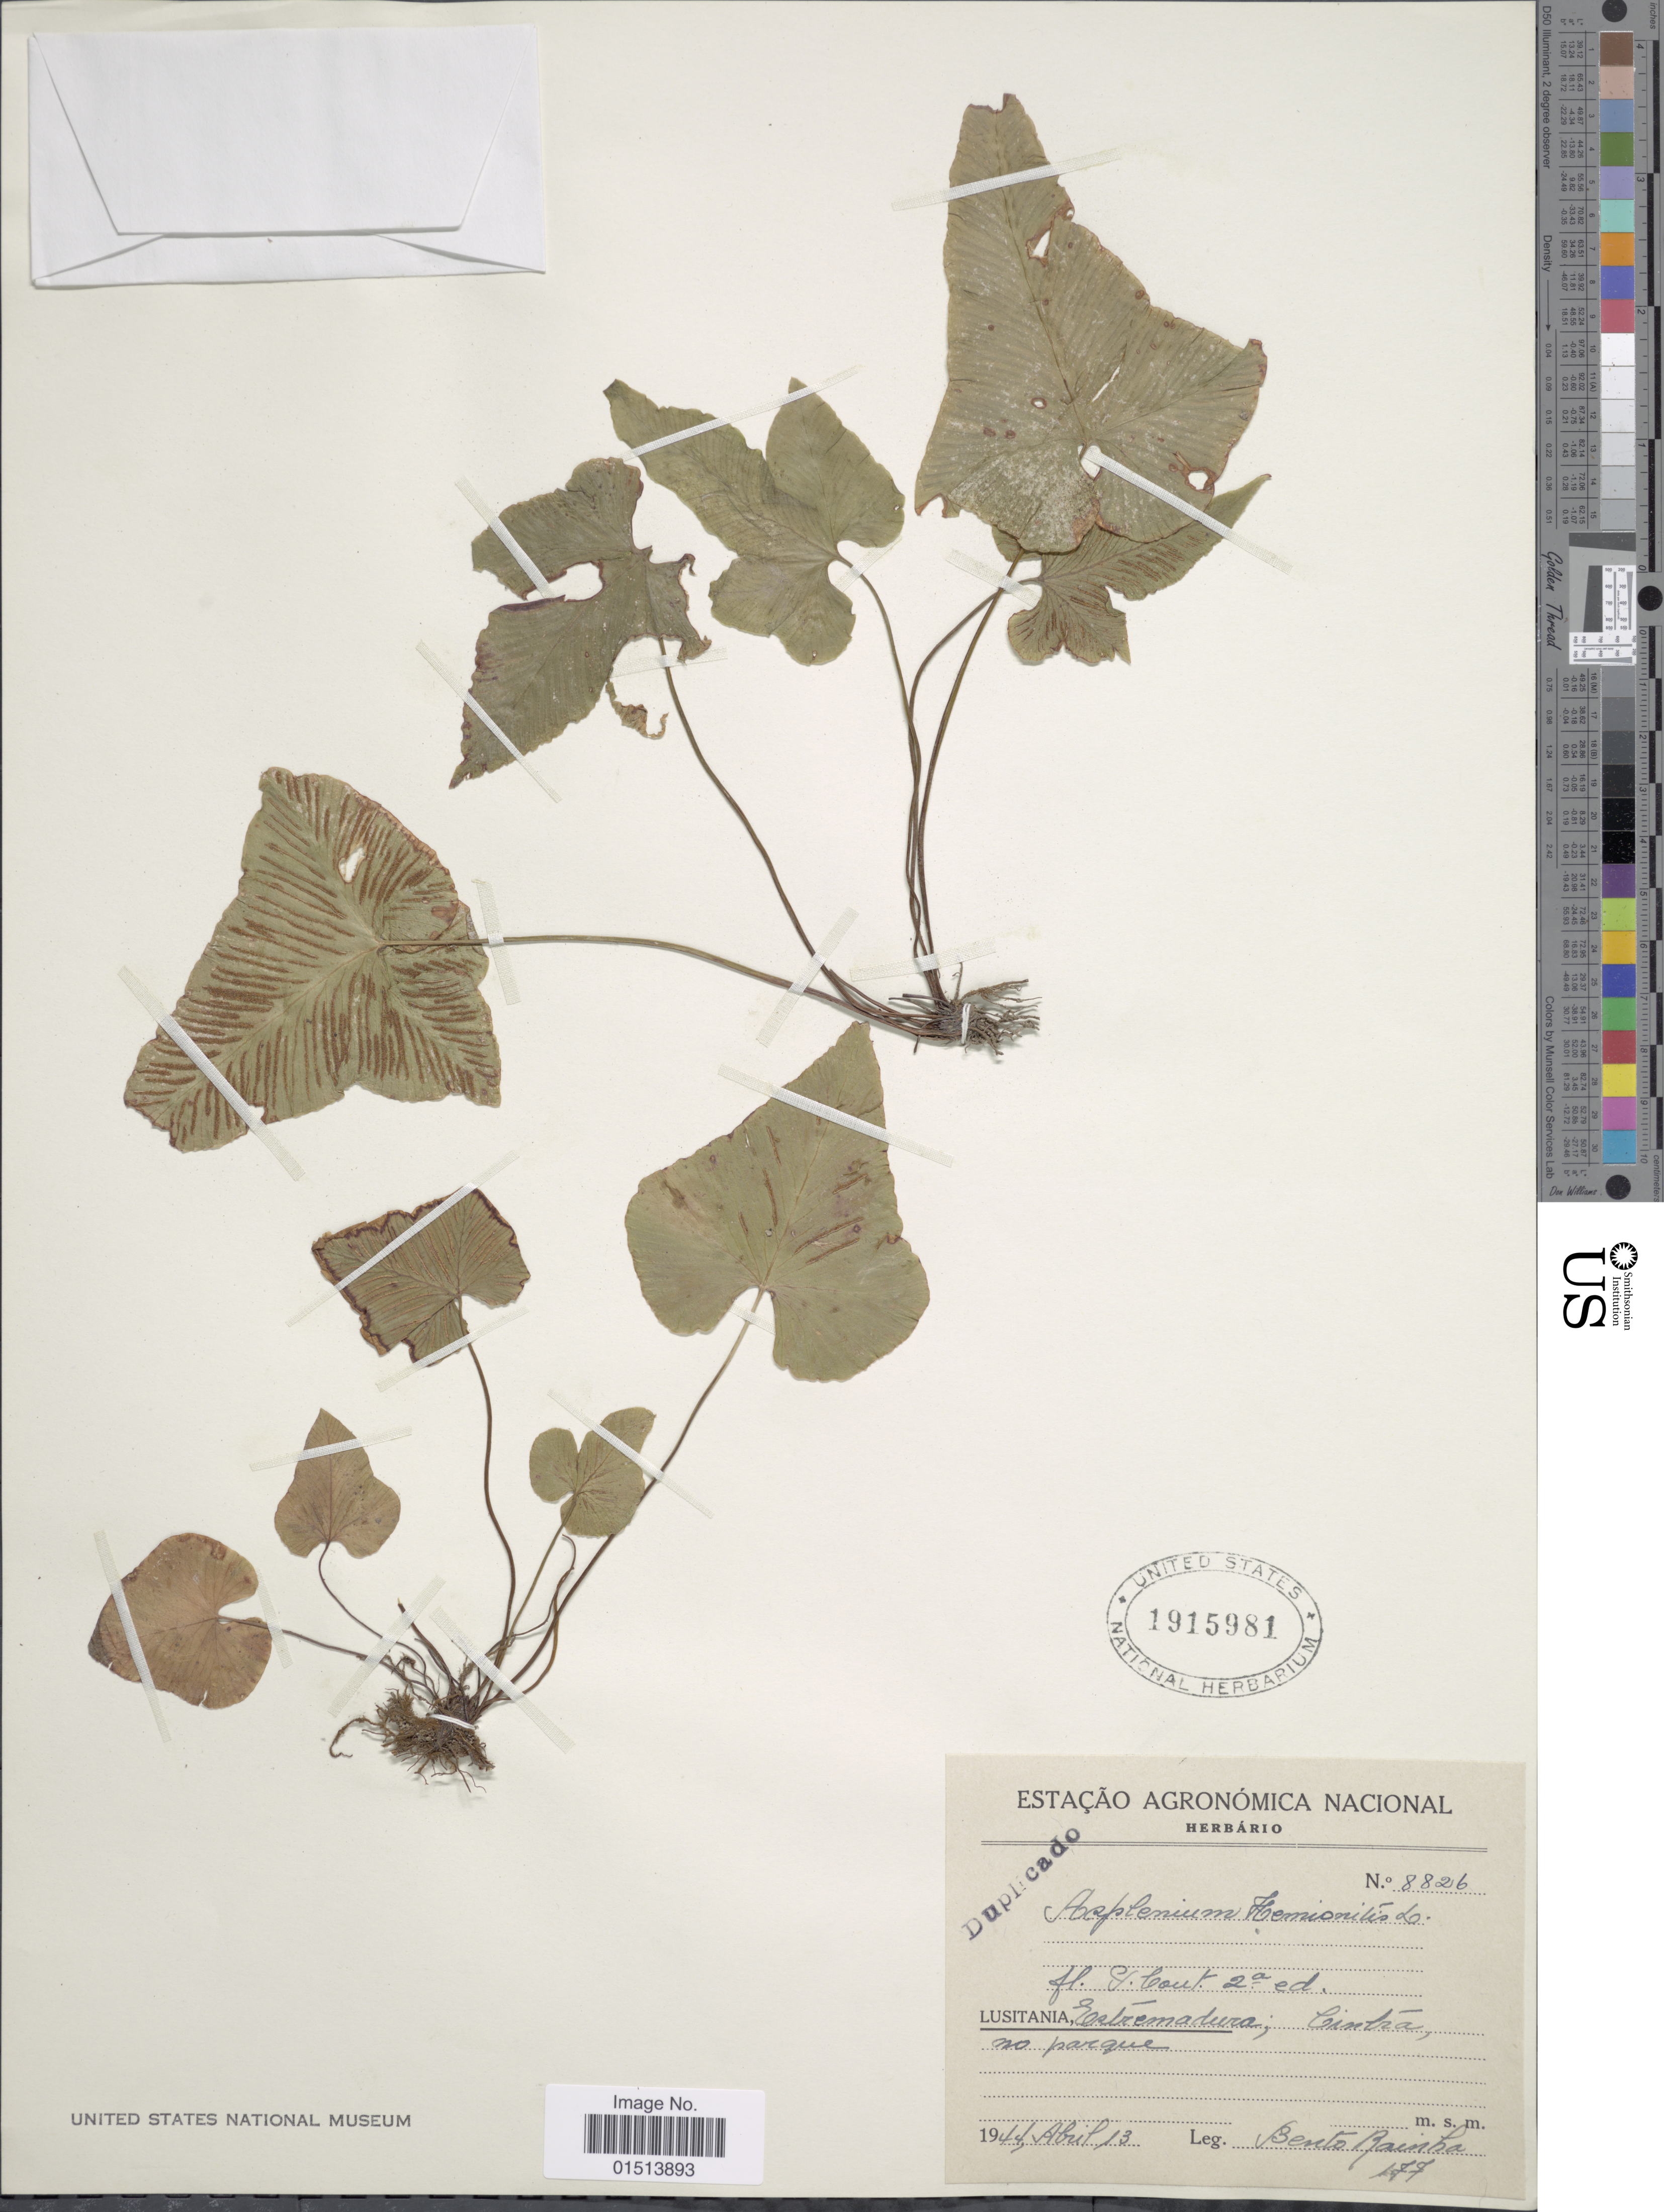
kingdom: Plantae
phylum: Tracheophyta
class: Polypodiopsida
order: Polypodiales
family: Aspleniaceae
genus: Asplenium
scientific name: Asplenium hemionitis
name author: L.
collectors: B. Rainha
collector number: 8826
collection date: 1944-04-13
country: Portugal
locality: Lusitania, Estremadura; bintra, no parque [interpreted]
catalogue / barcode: US 1915981